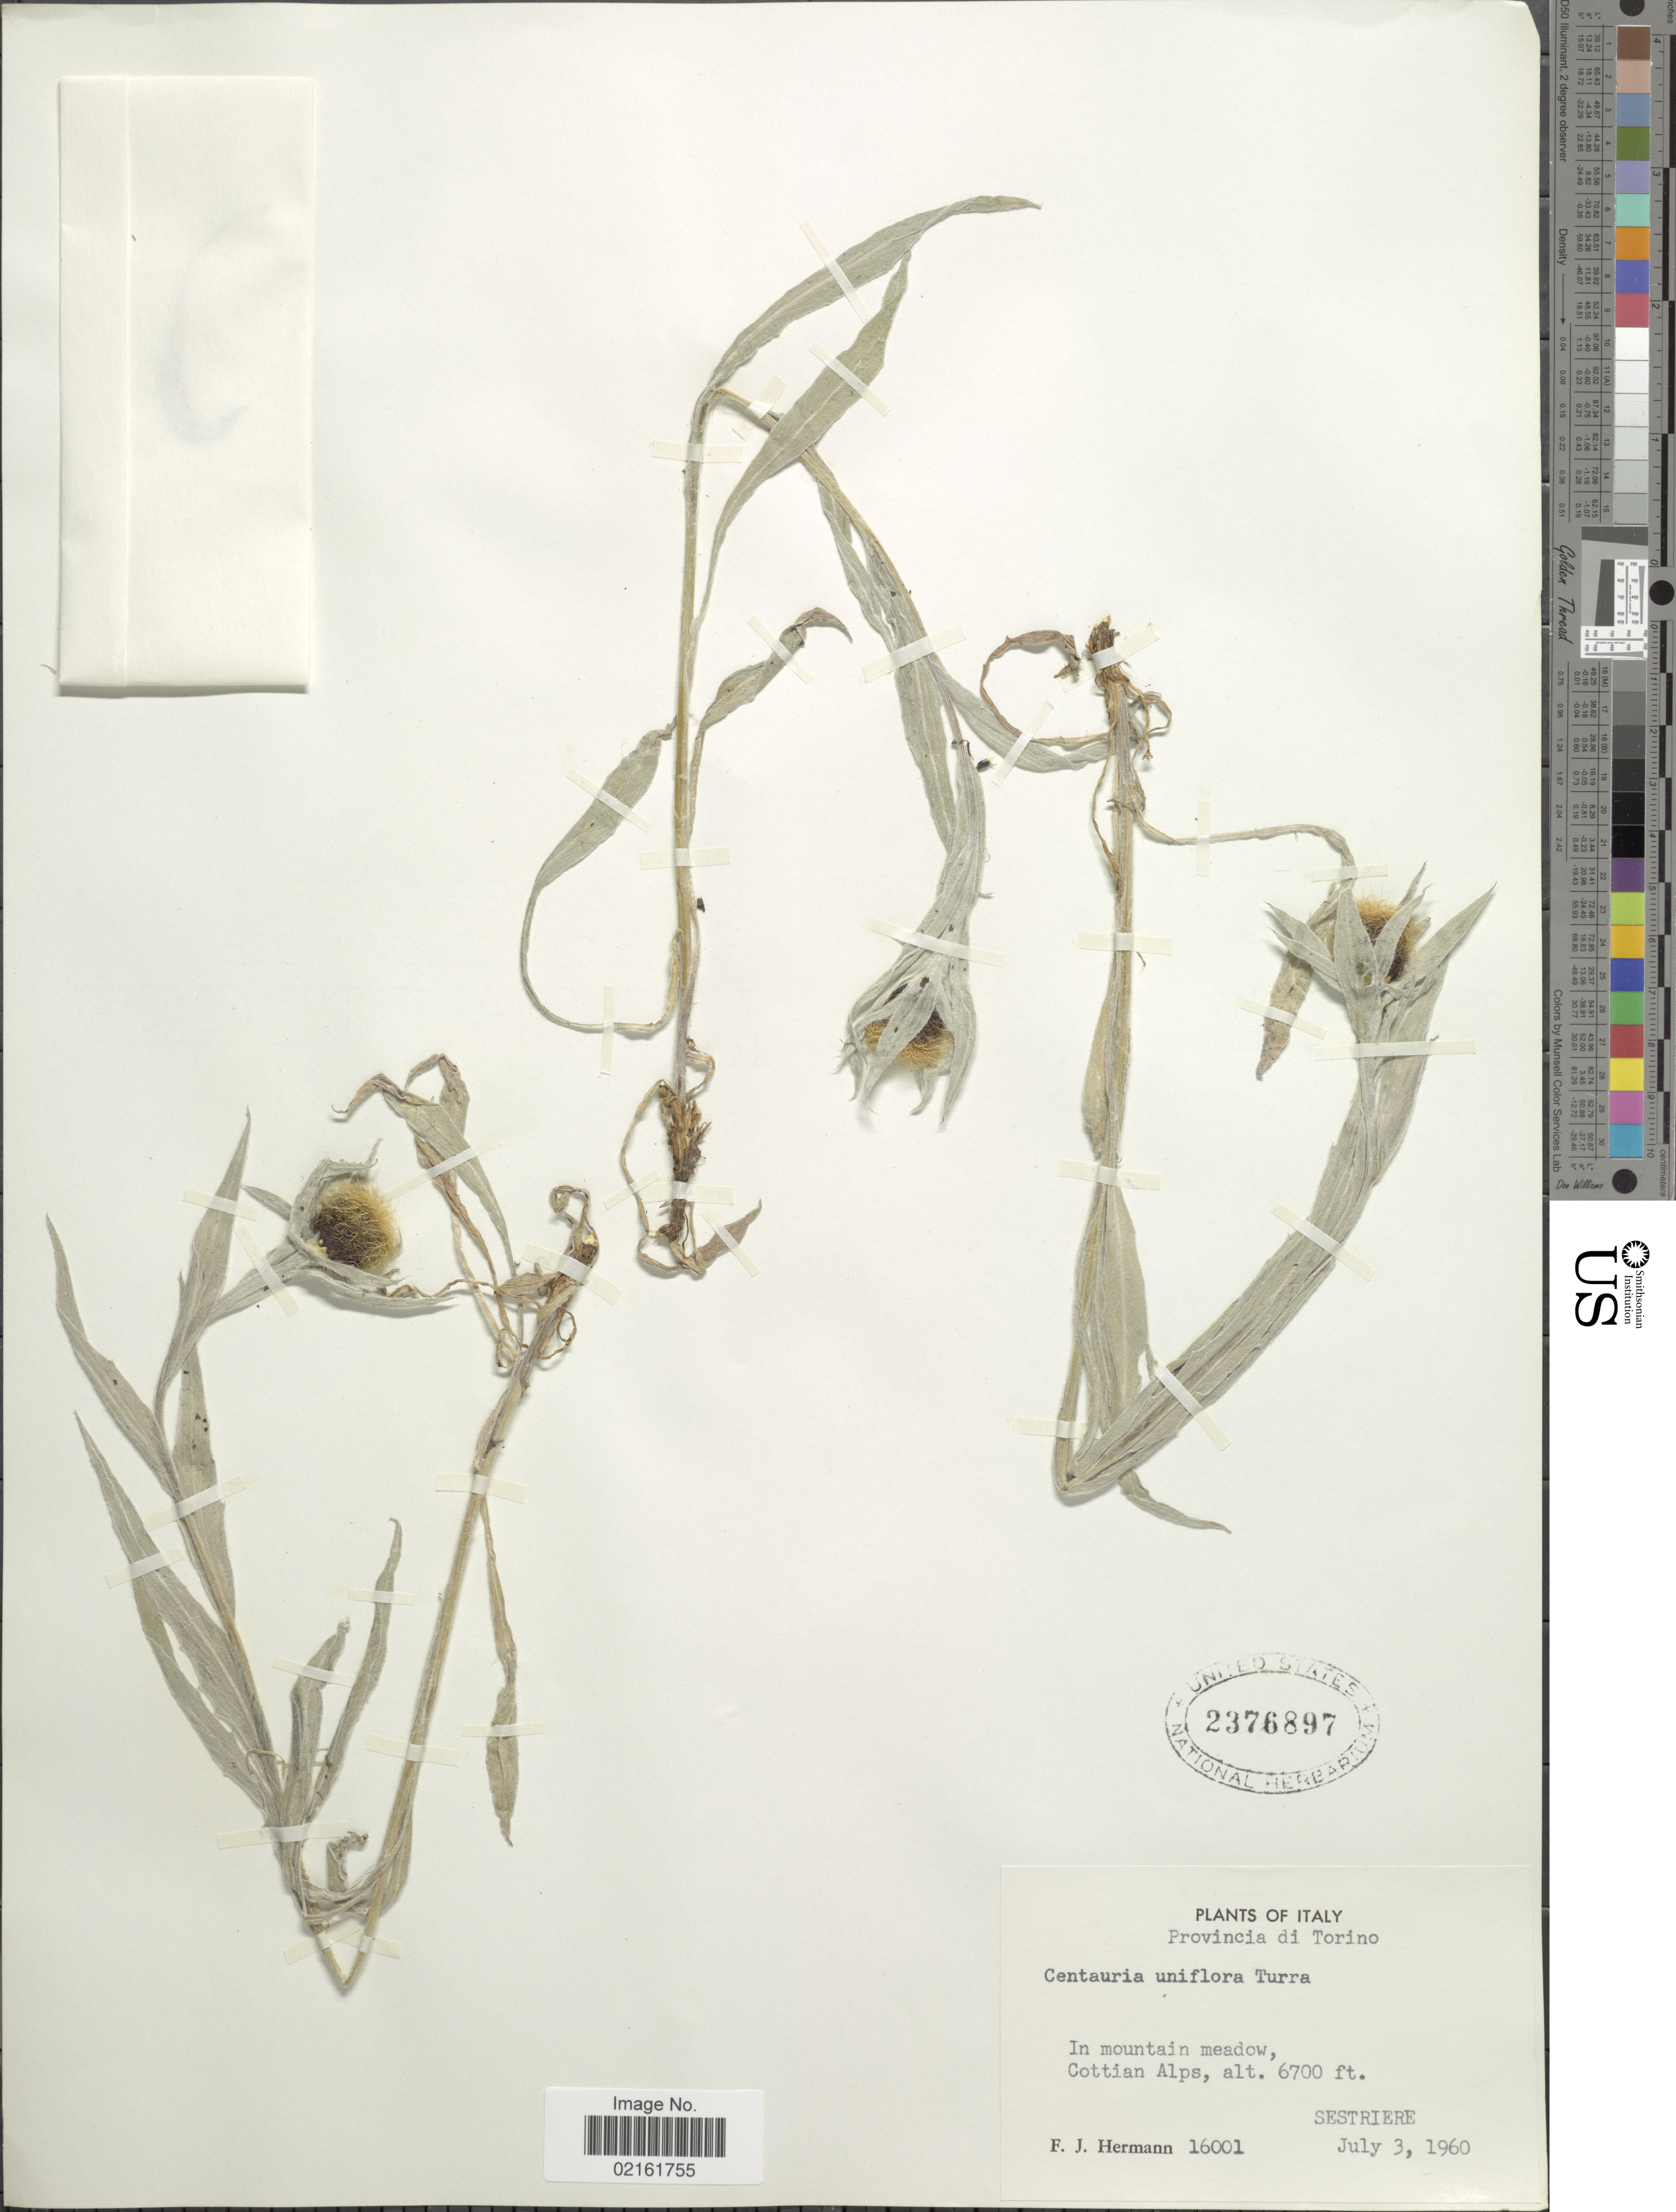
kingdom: Plantae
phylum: Tracheophyta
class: Magnoliopsida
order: Asterales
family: Asteraceae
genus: Centaurea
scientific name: Centaurea uniflora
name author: Turra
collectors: F. J. Hermann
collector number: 16001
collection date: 1960-07-03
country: Italy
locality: Provincia di Torino. Cottian Alps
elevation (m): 2042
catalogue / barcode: US 2376897